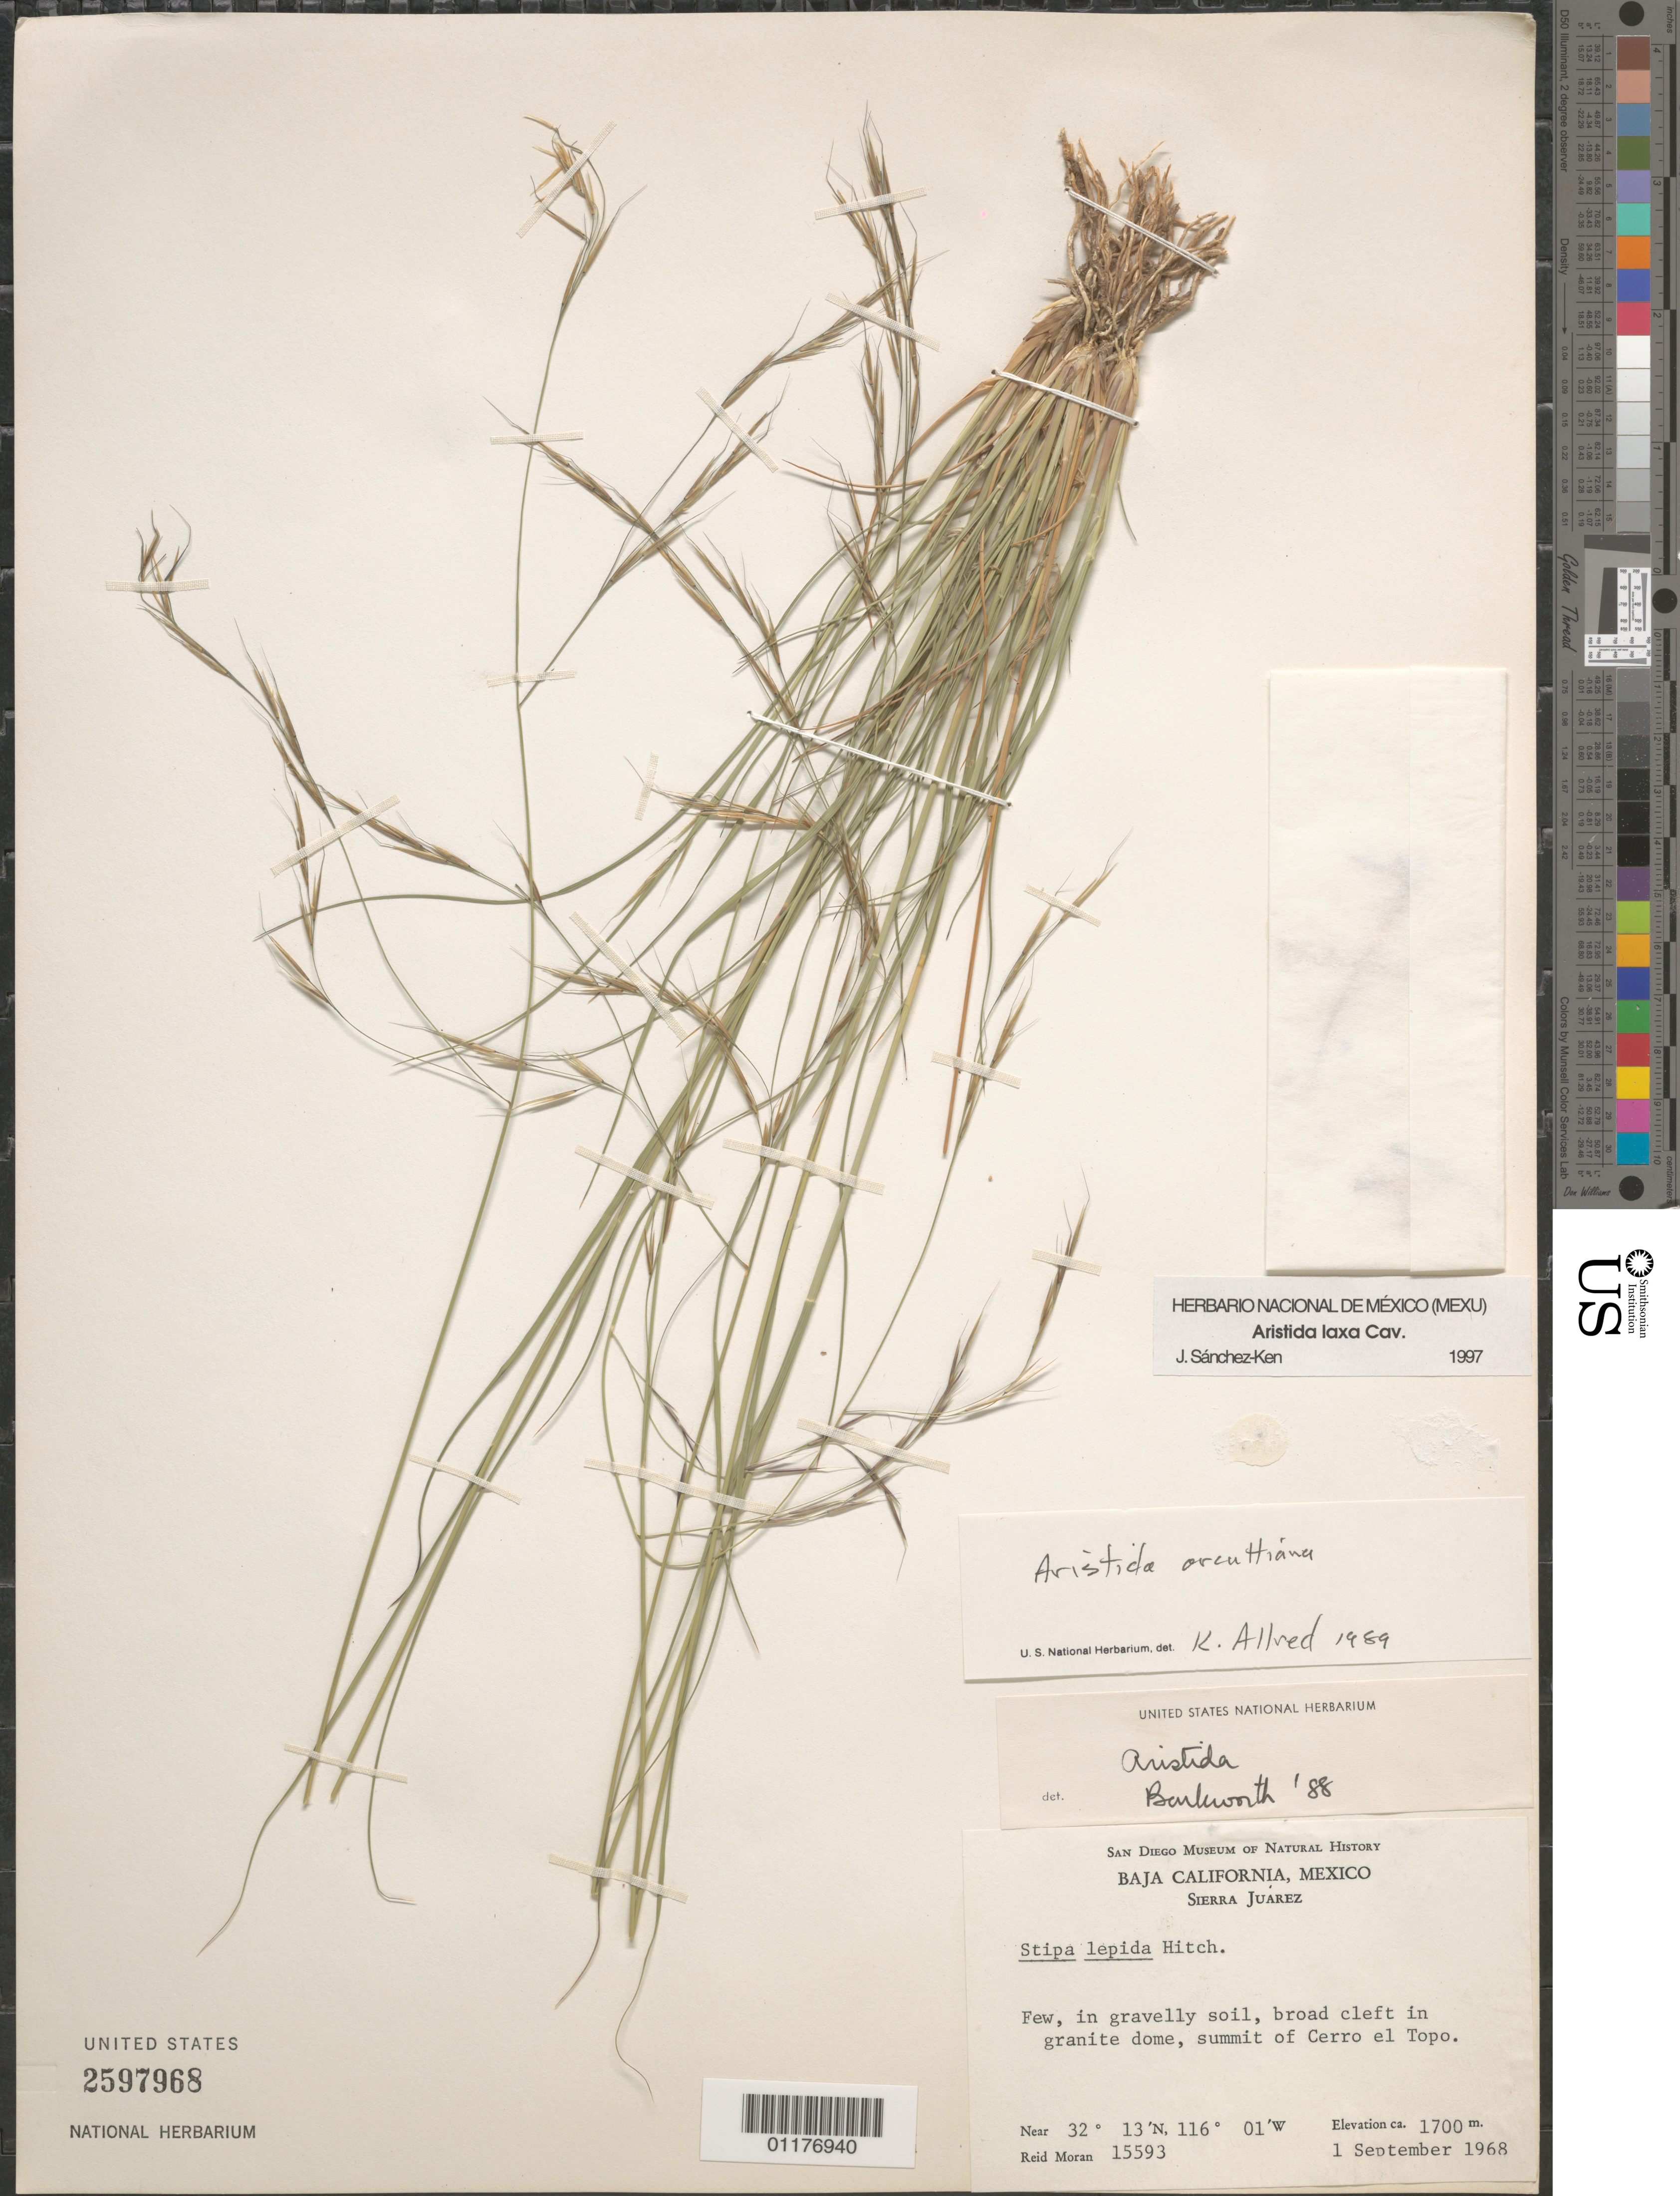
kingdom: Plantae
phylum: Tracheophyta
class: Liliopsida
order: Poales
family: Poaceae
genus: Aristida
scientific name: Aristida laxa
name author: Cav.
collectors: R. V. Moran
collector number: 15593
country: Mexico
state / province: Baja California Norte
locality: Summit of Cerro el Topo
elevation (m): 1700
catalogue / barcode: US 2597968